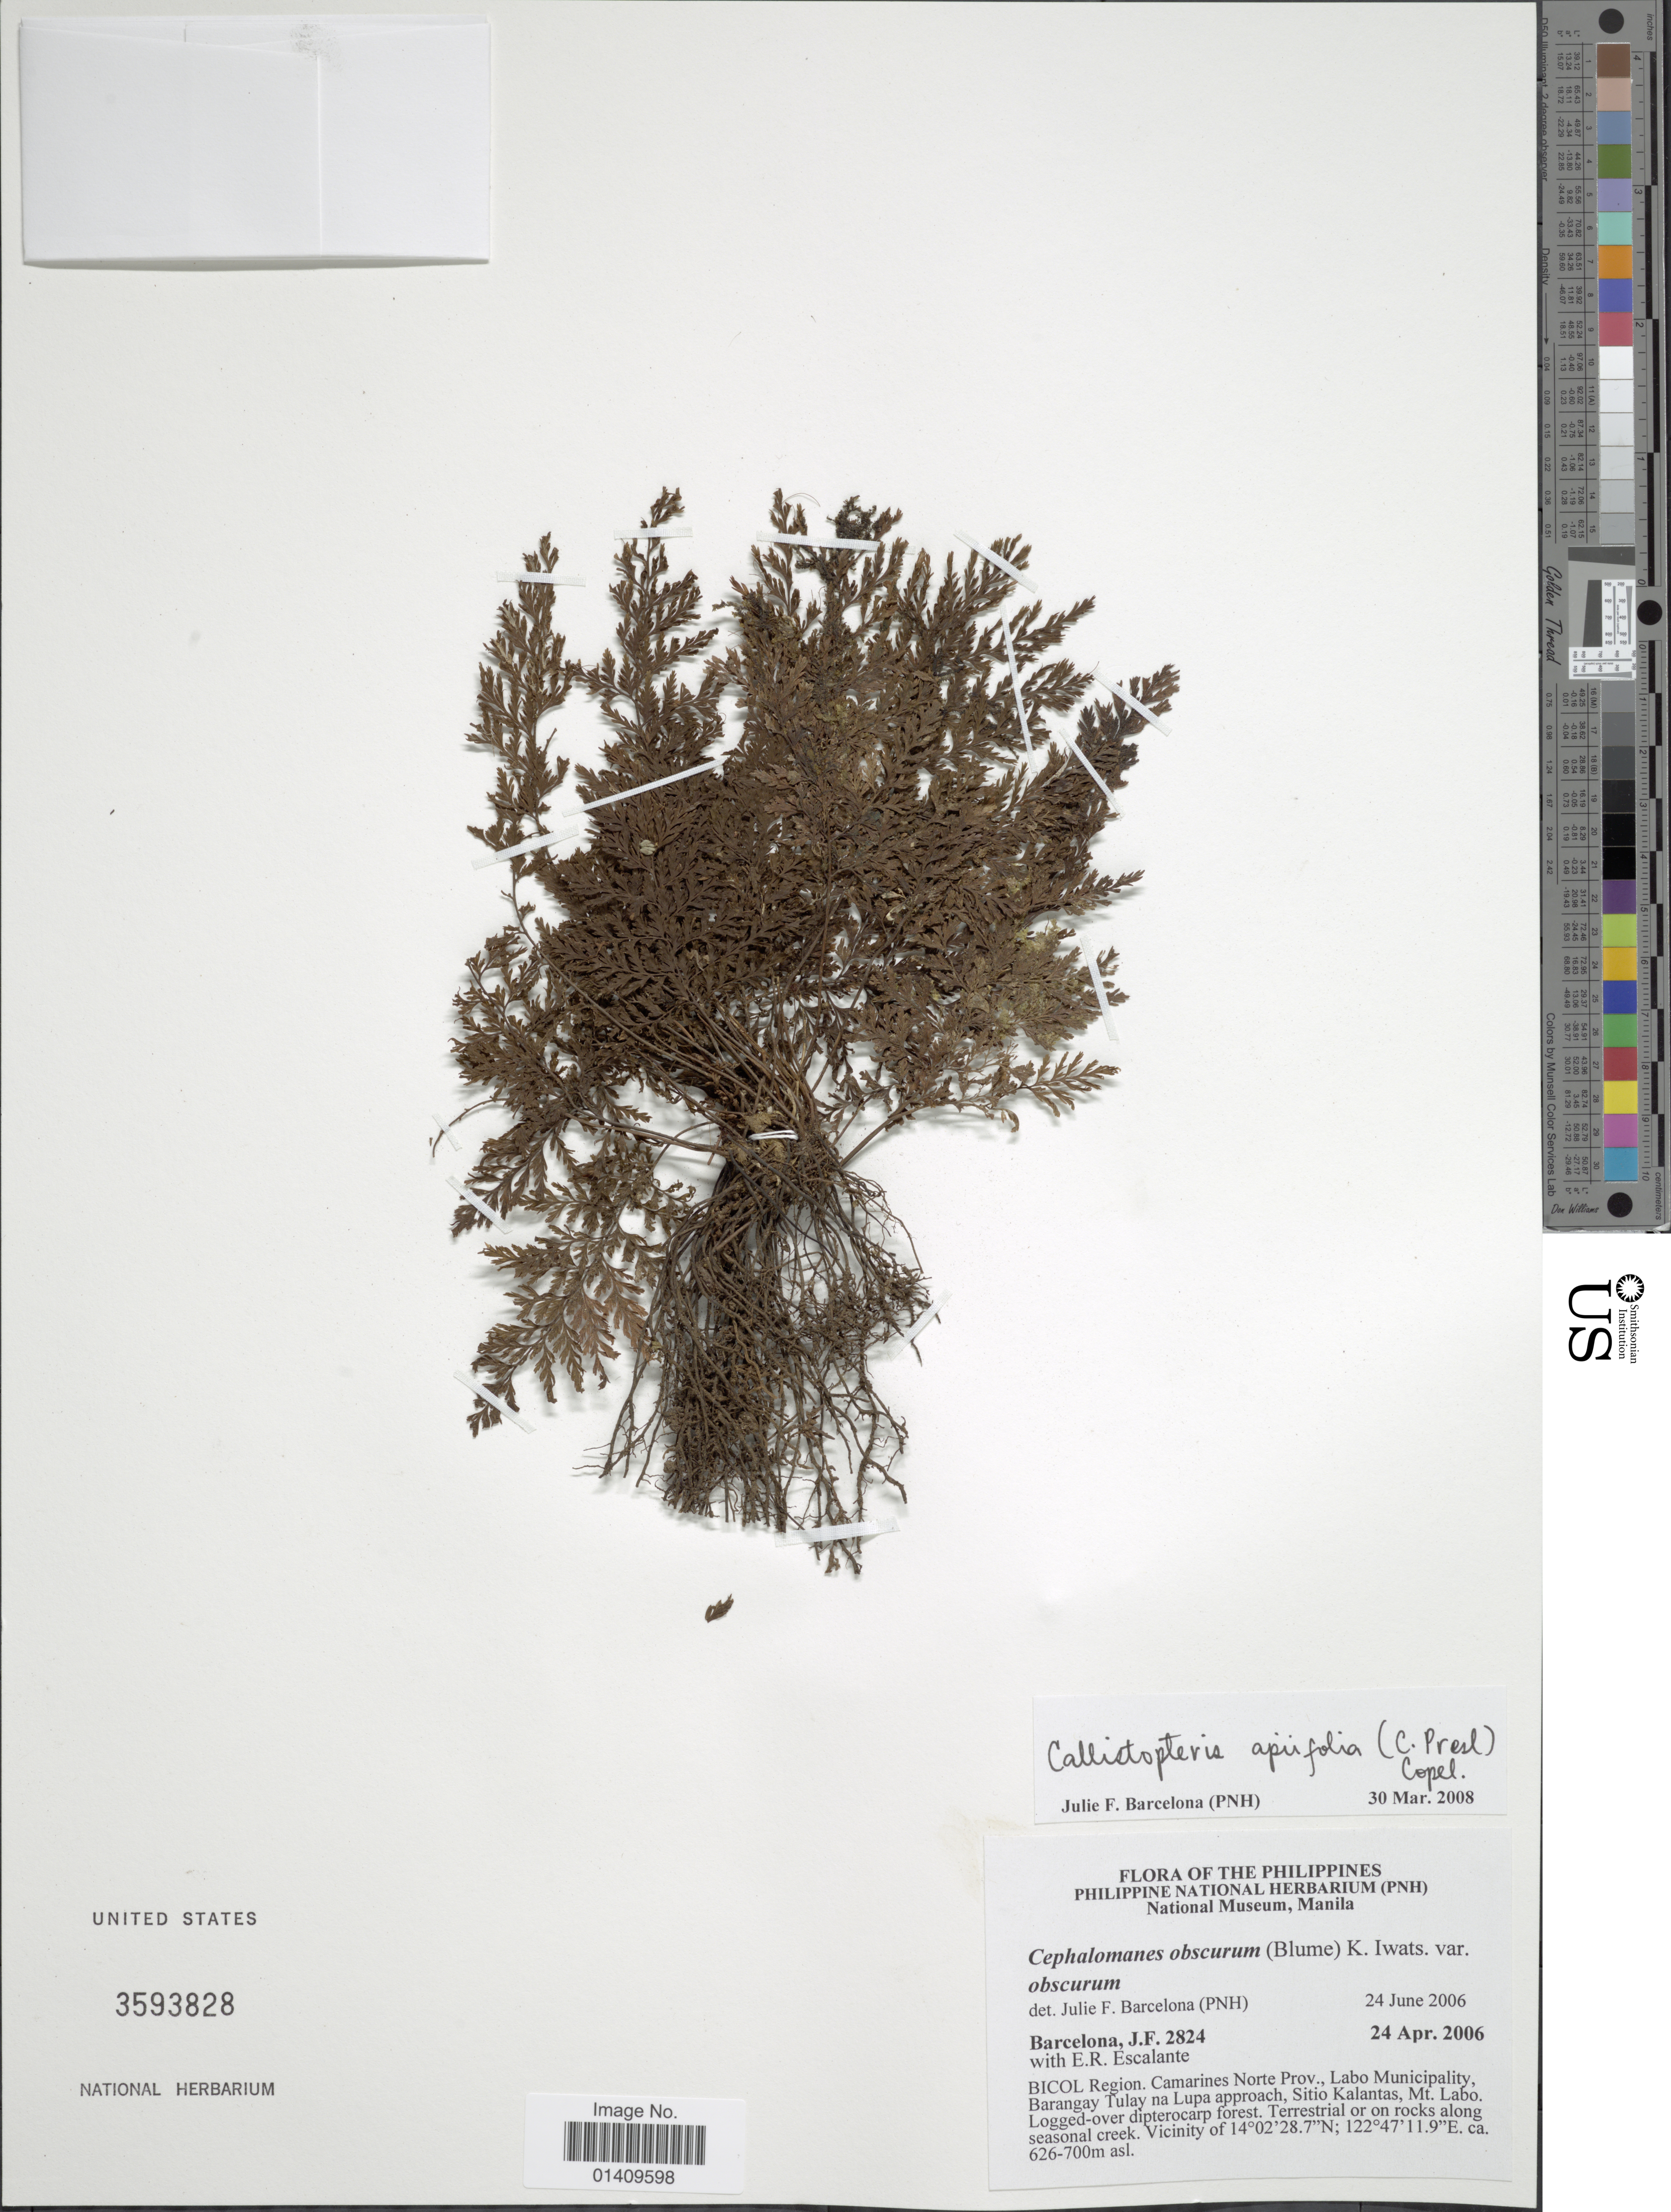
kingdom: Plantae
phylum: Tracheophyta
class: Polypodiopsida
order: Hymenophyllales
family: Hymenophyllaceae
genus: Callistopteris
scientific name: Callistopteris apiifolia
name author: (C. Presl) Copel.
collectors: J. F. Barcelona & E. Escalante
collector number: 2824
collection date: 2006-04-24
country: Philippines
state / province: Bicol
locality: Bicol region camarines norte prov. Labo municipality Barangay Tulay na Lupa approach Sitio Kalantas Mt. Labo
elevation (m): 626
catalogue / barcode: US 3593828